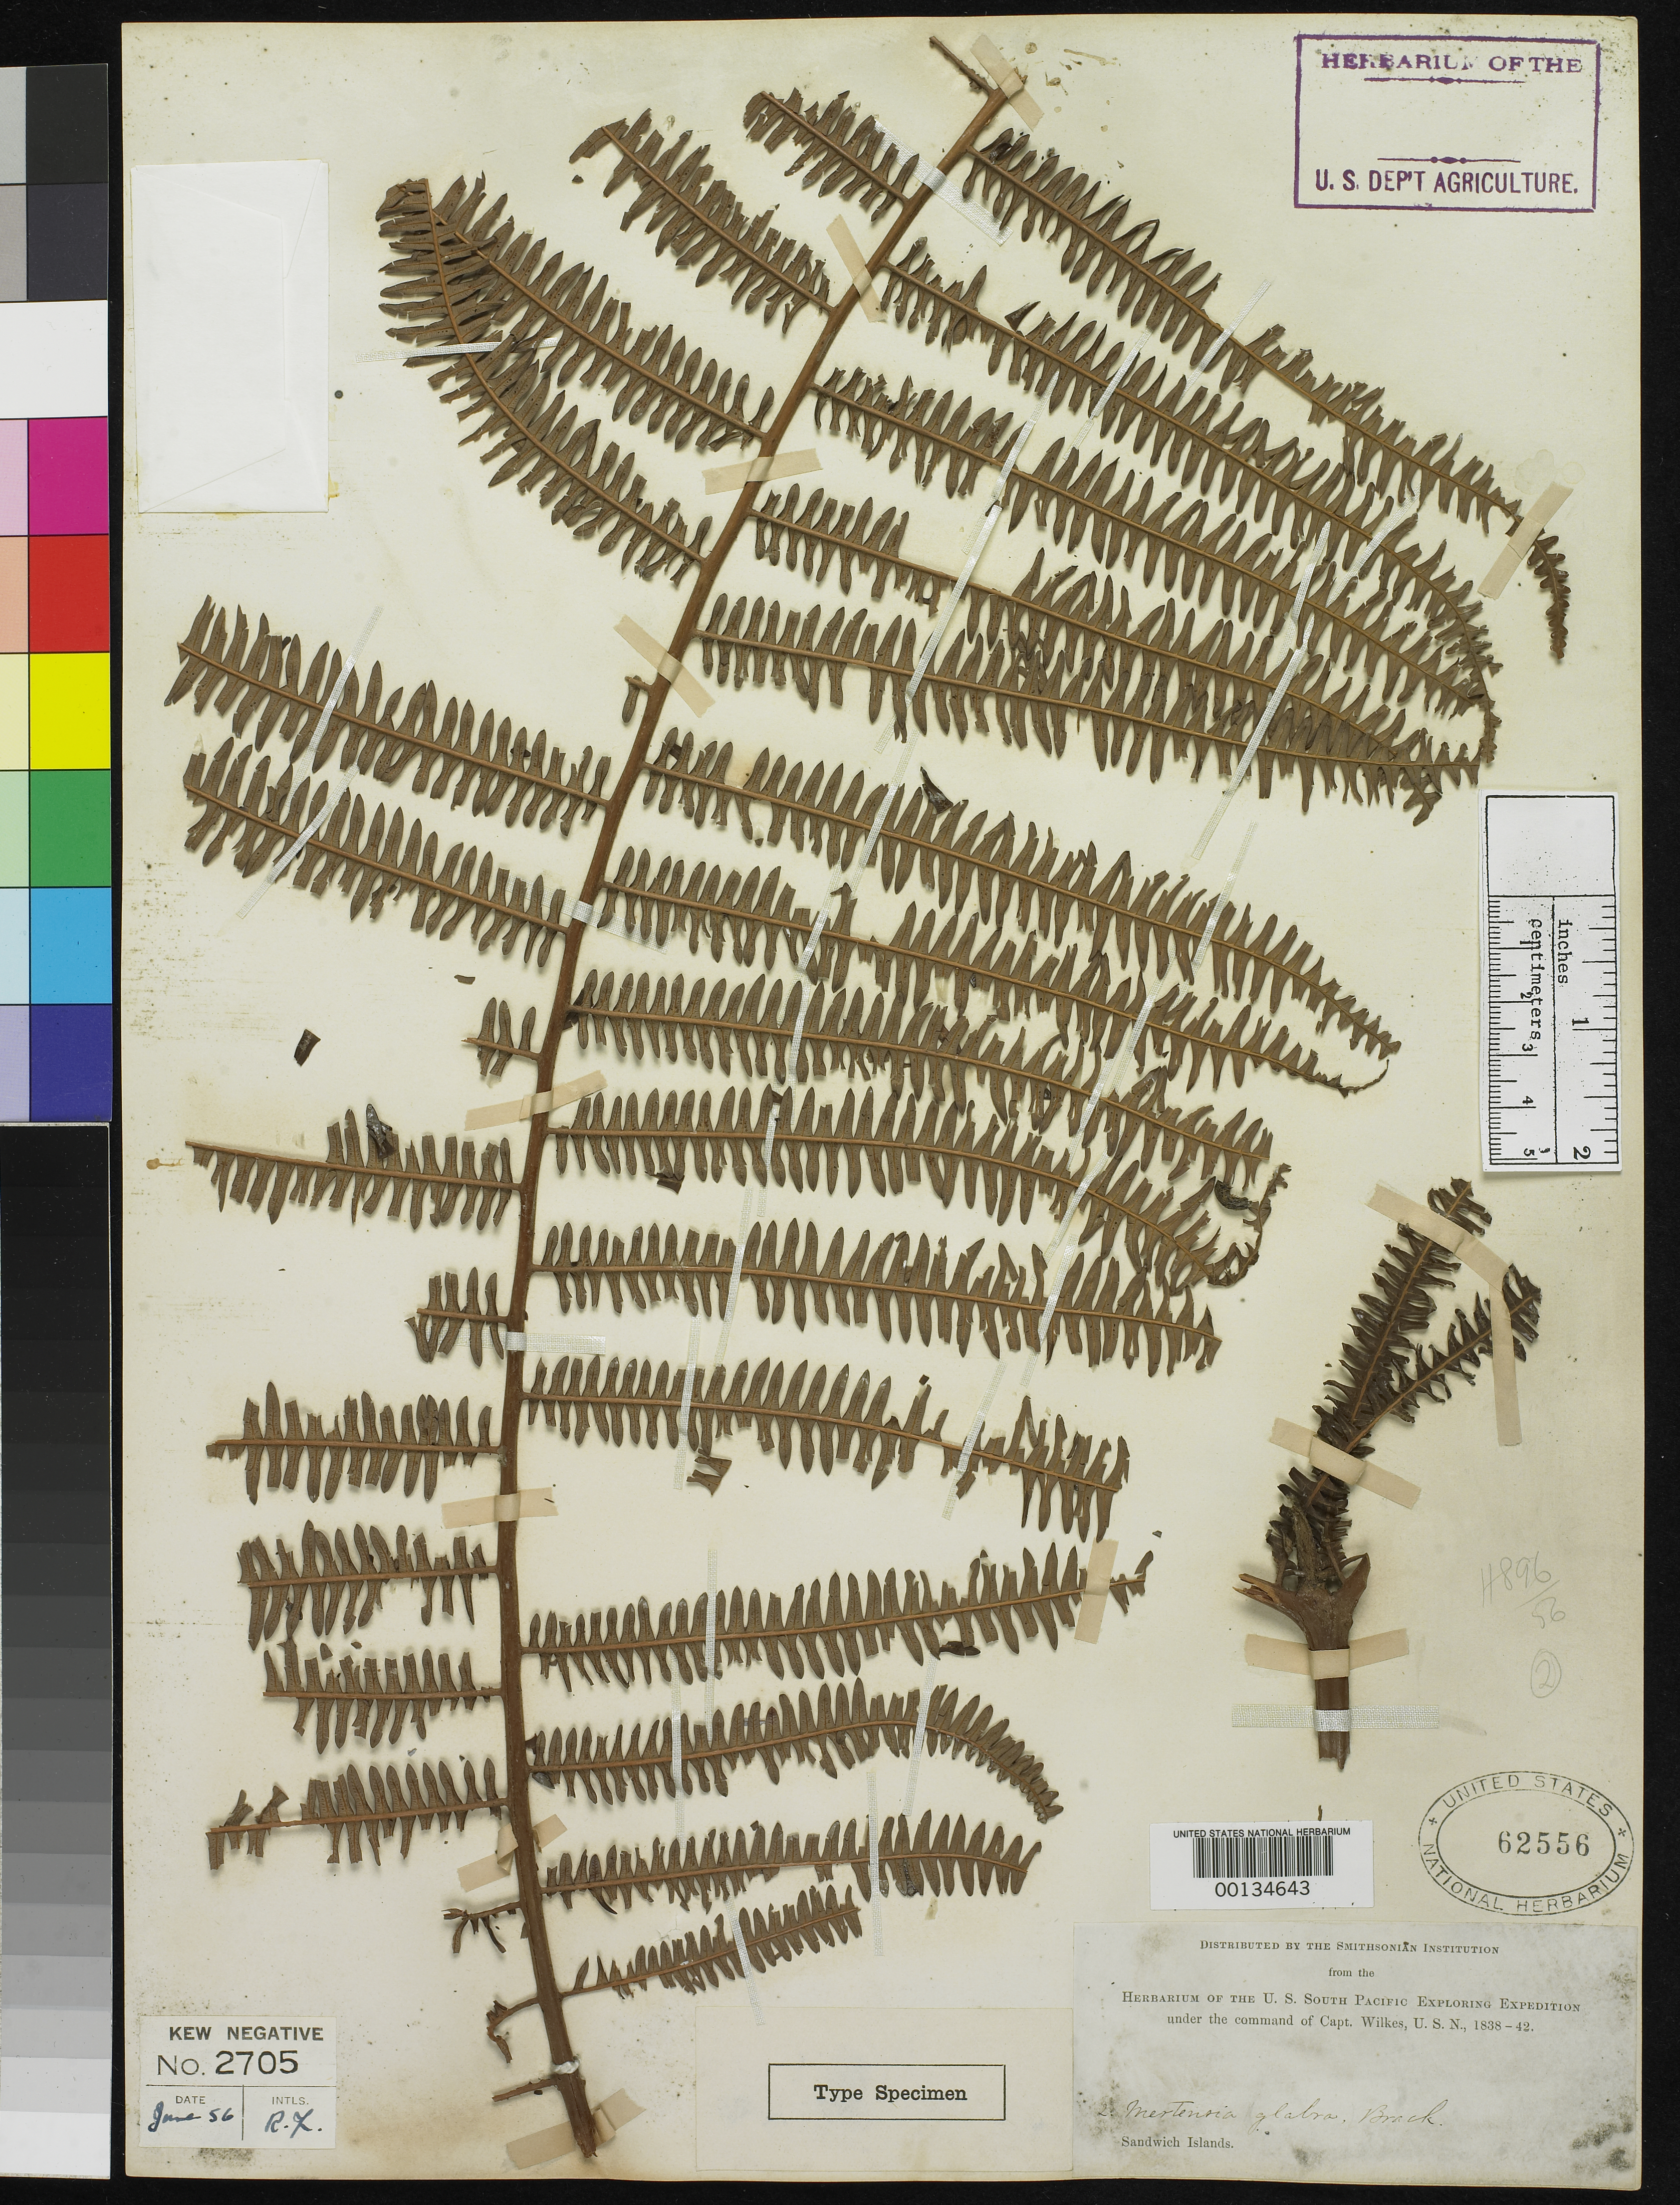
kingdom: Plantae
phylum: Tracheophyta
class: Polypodiopsida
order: Gleicheniales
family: Gleicheniaceae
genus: Mertensia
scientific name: Mertensia glabra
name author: Brack. in Wilkes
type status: Holotype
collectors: Wilkes Explor. Exped.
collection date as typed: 1838 to -- --- 1842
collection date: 1838/1842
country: United States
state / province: Hawaii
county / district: Maui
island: Maui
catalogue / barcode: US 62556